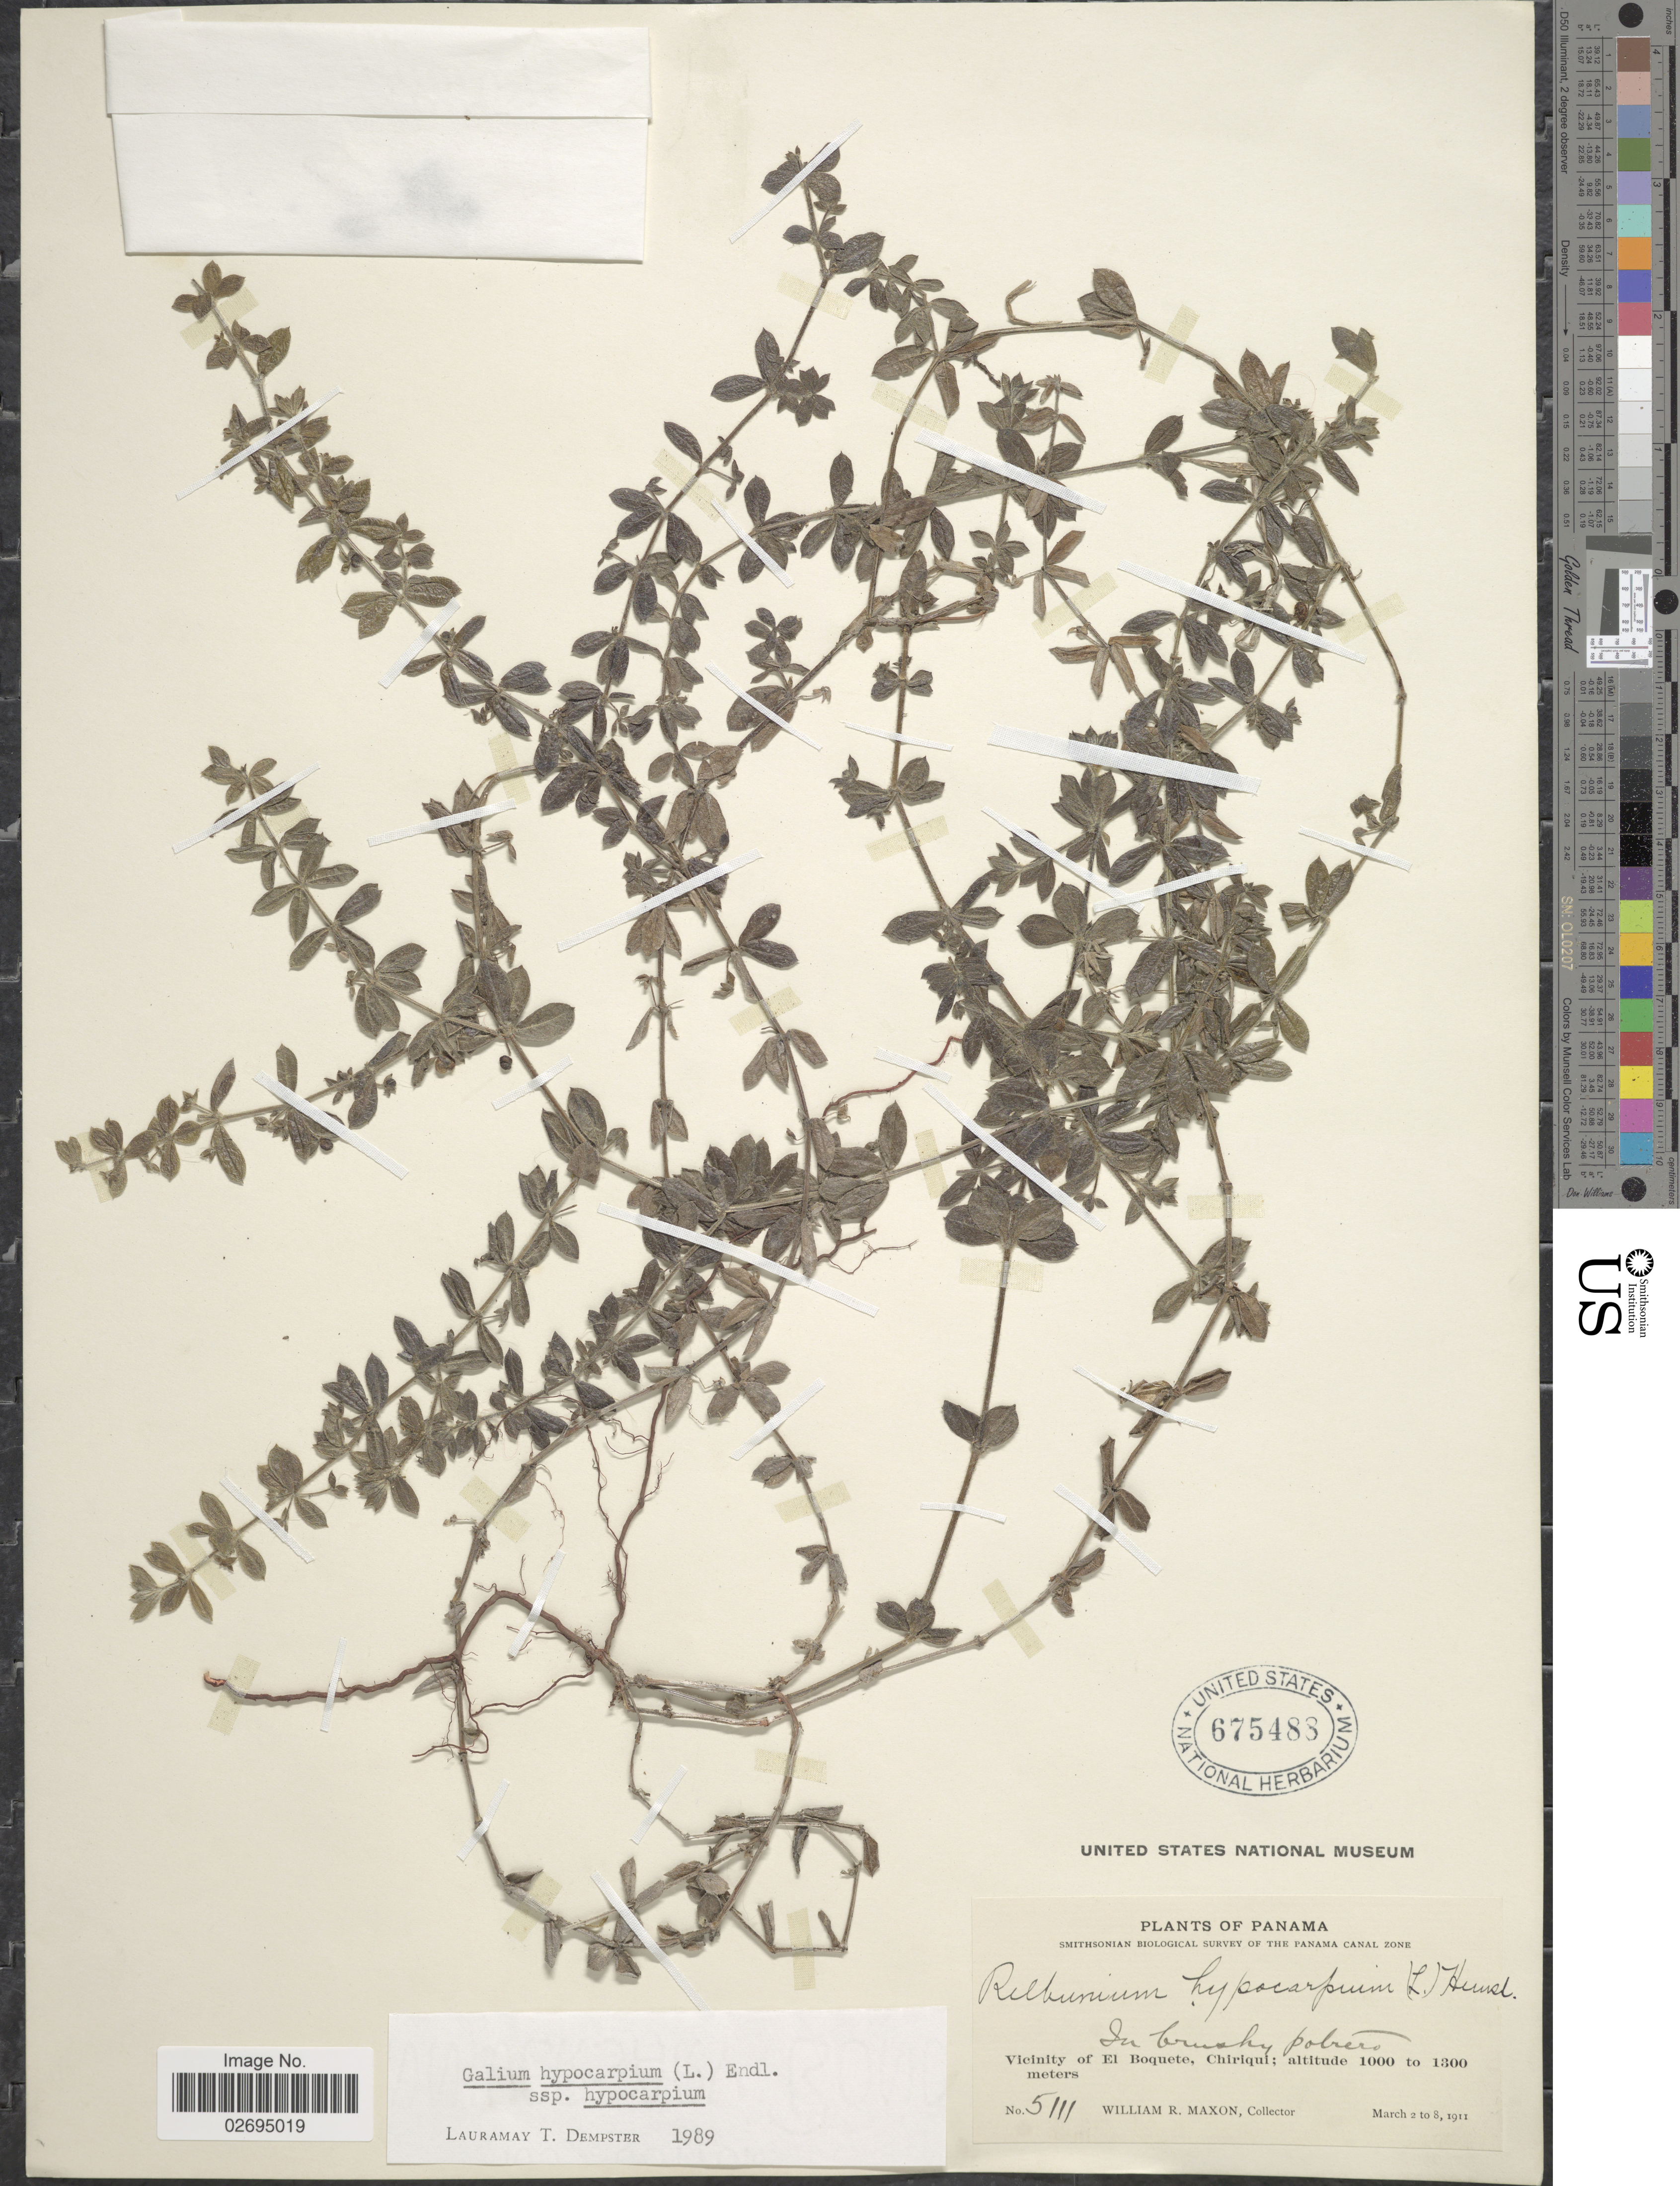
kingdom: Plantae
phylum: Tracheophyta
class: Magnoliopsida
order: Gentianales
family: Rubiaceae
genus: Galium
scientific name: Galium hypocarpium subsp. hypocarpium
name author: (L.) Endl. ex Griseb.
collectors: W. R. Maxon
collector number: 5111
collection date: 1911-03-02/1911-03-08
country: Panama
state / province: Chiriqui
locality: In brushy potrero, Vicinity of El Boquete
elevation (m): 1000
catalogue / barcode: US 675488